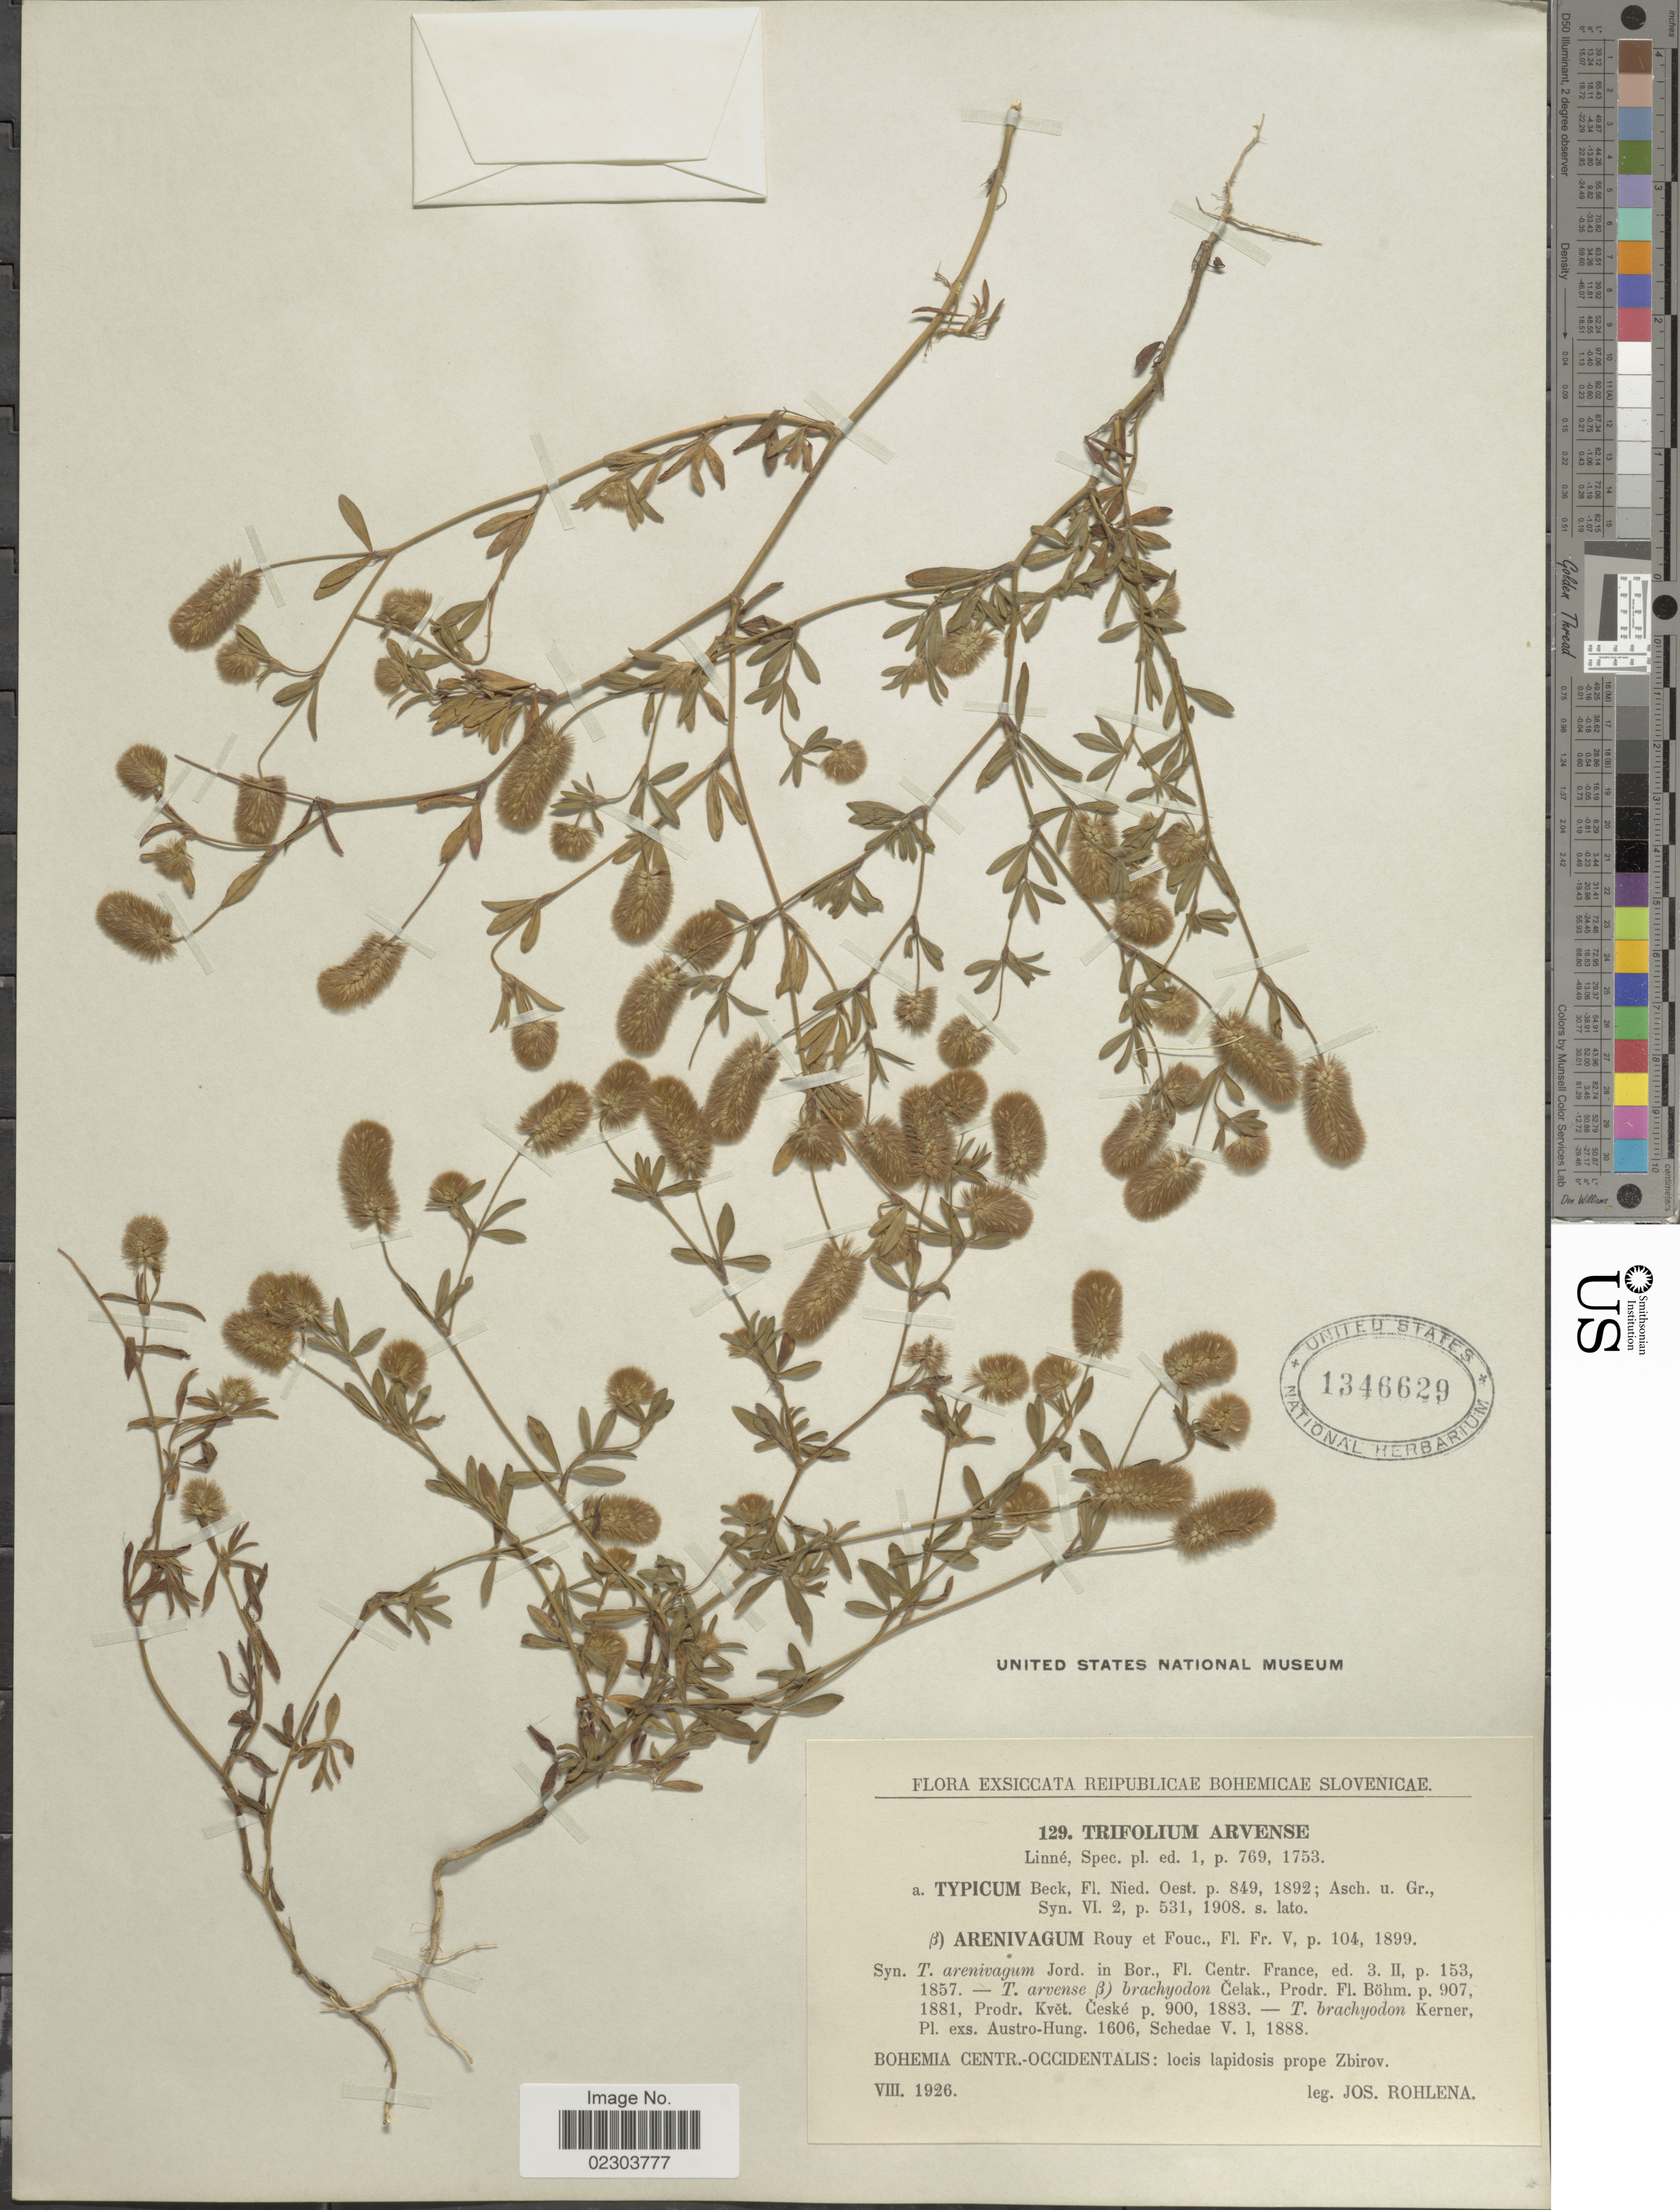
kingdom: Plantae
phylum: Tracheophyta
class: Magnoliopsida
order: Fabales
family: Fabaceae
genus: Trifolium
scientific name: Trifolium arvense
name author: L.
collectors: J. Rohlena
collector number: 129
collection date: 1926-08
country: Slovenia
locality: Reipublicae Bohemicae Slovenicae, Bohemia Centr.-Occidentalis: locis lapidosis prope Zbirov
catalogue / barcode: US 1346629